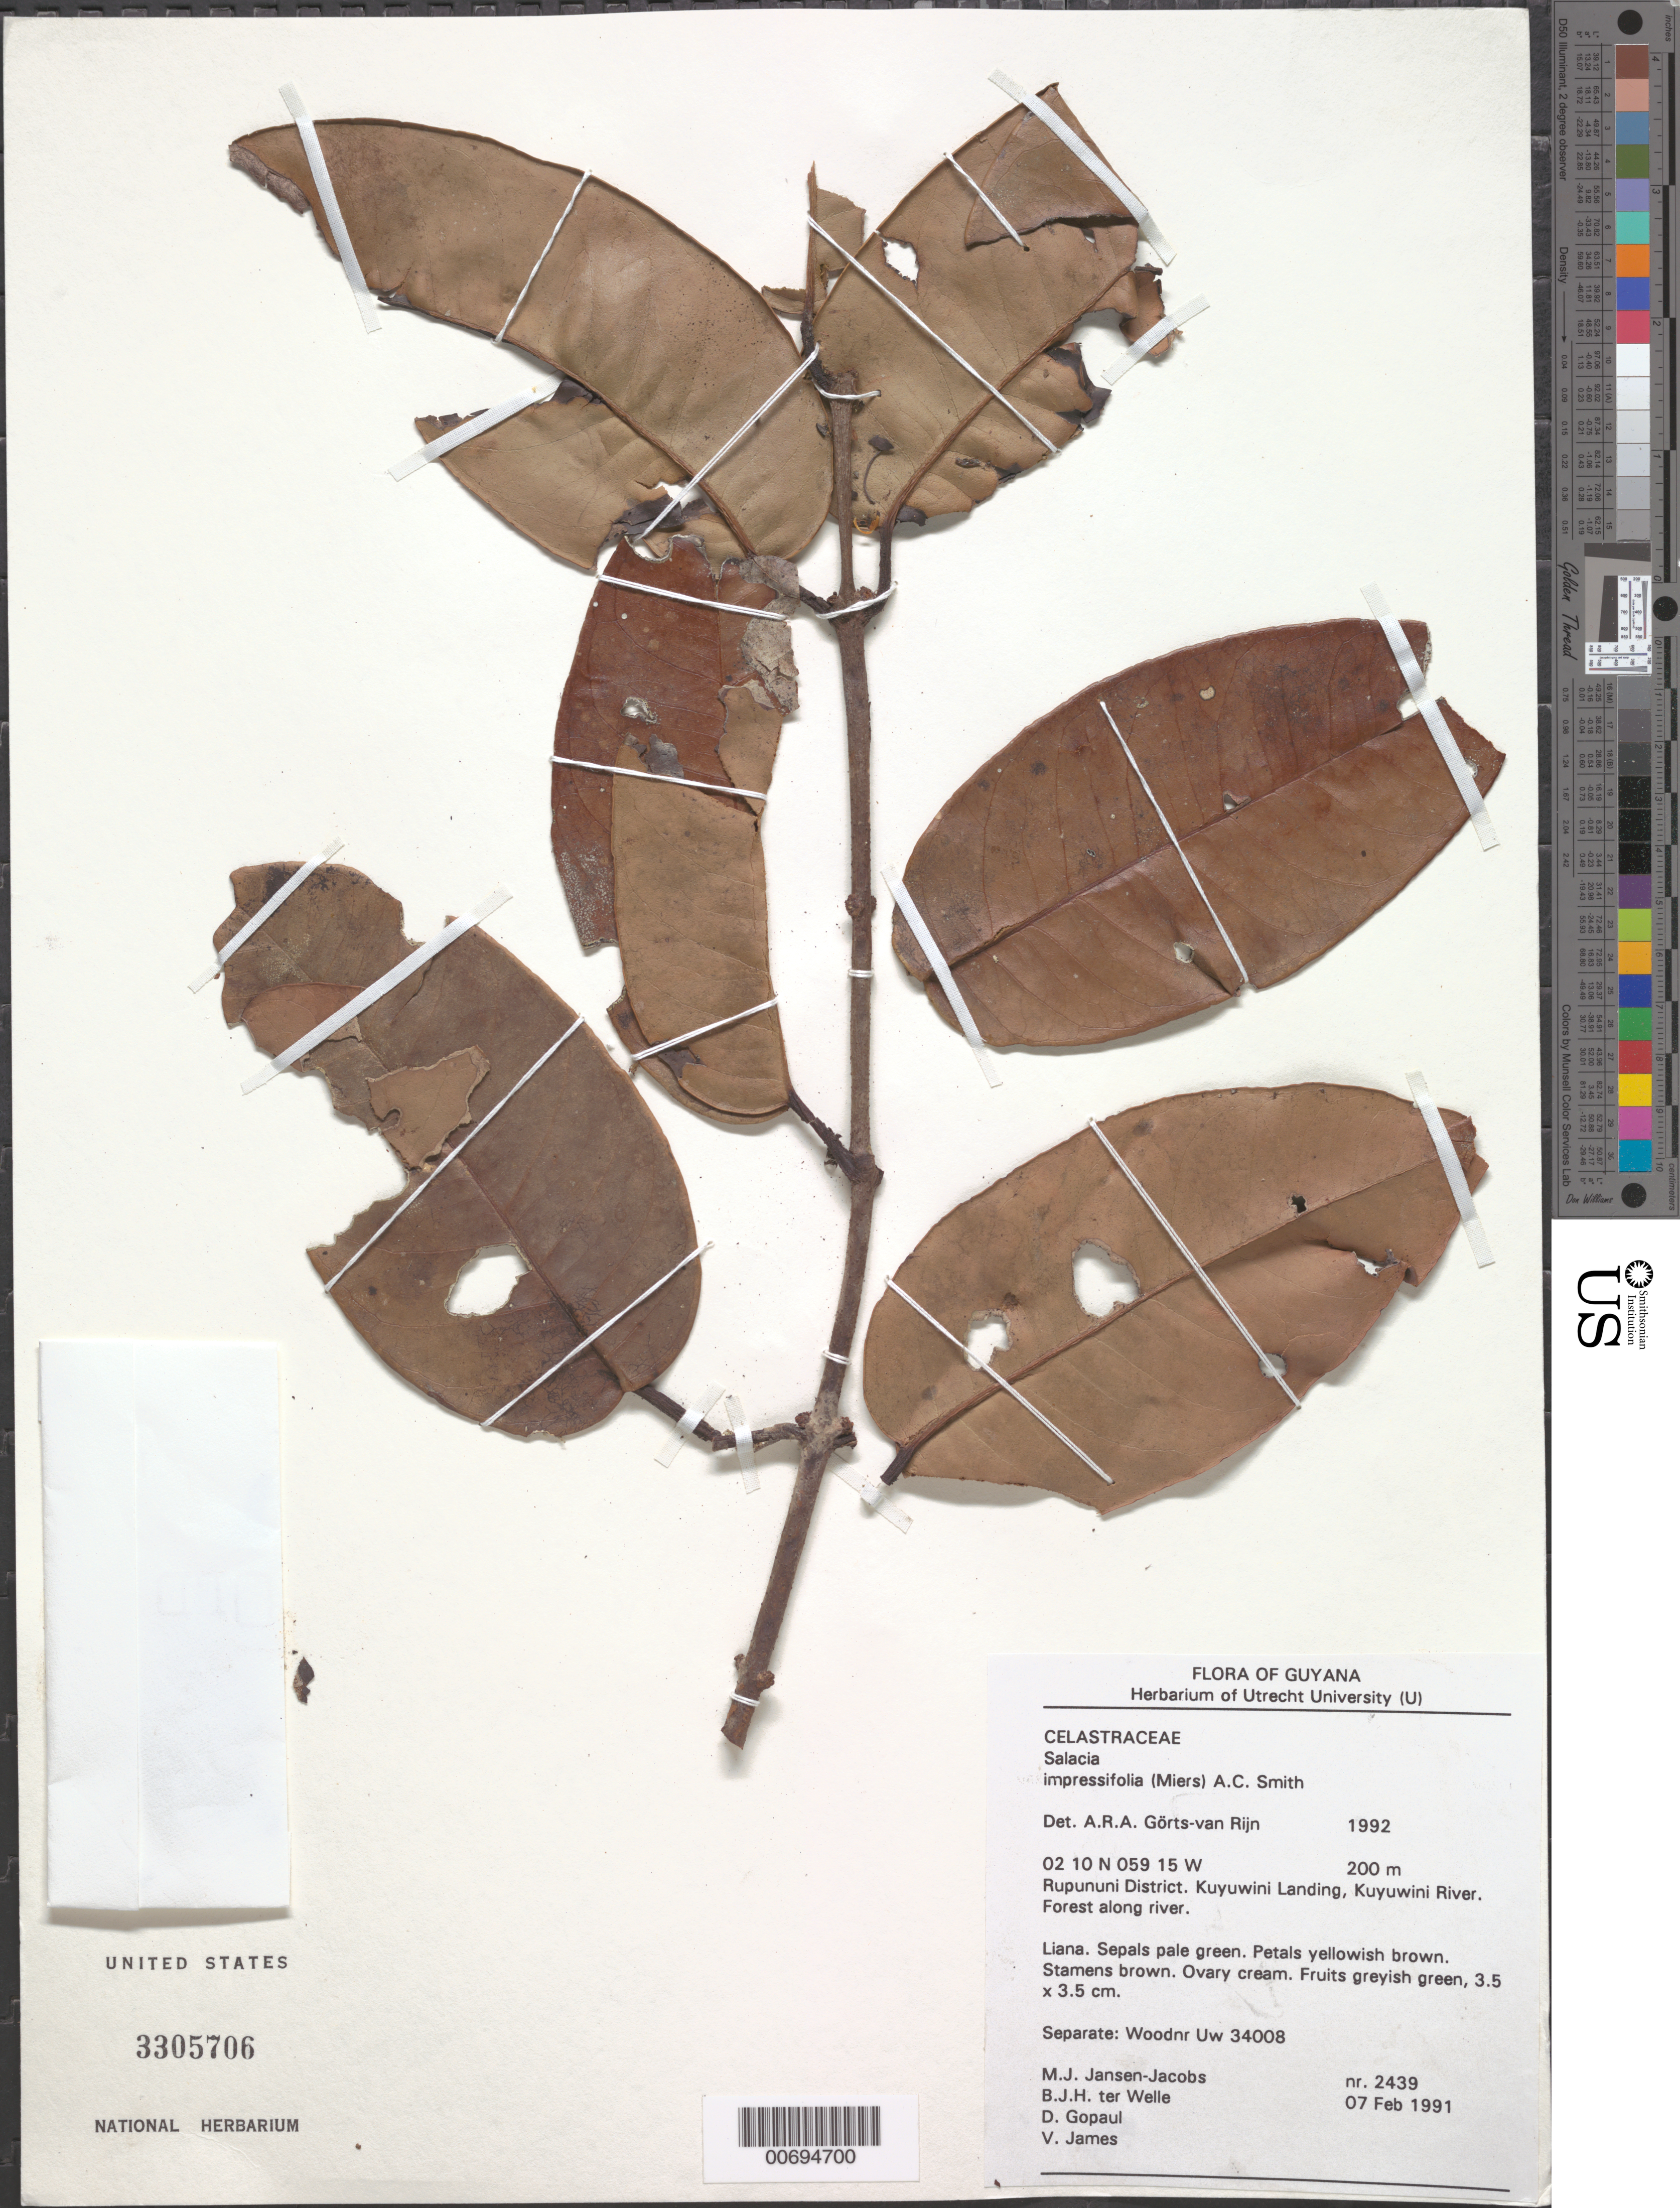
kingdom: Plantae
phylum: Tracheophyta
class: Magnoliopsida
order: Celastrales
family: Celastraceae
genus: Salacia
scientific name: Salacia impressifolia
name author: (Miers) A.C. Sm.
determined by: Görts-van Rijn, A. R. A.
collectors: M. J. Jansen-Jacobs, B. Welle, D. Gopaul & V. James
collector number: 2439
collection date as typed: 7-Feb-91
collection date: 1991-02-07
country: Guyana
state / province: U. Takutu-U. Essequibo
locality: Kuyuwini Landing, Kuyuwini River, Rupununi District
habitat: Forest along river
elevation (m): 200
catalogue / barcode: US 3305706